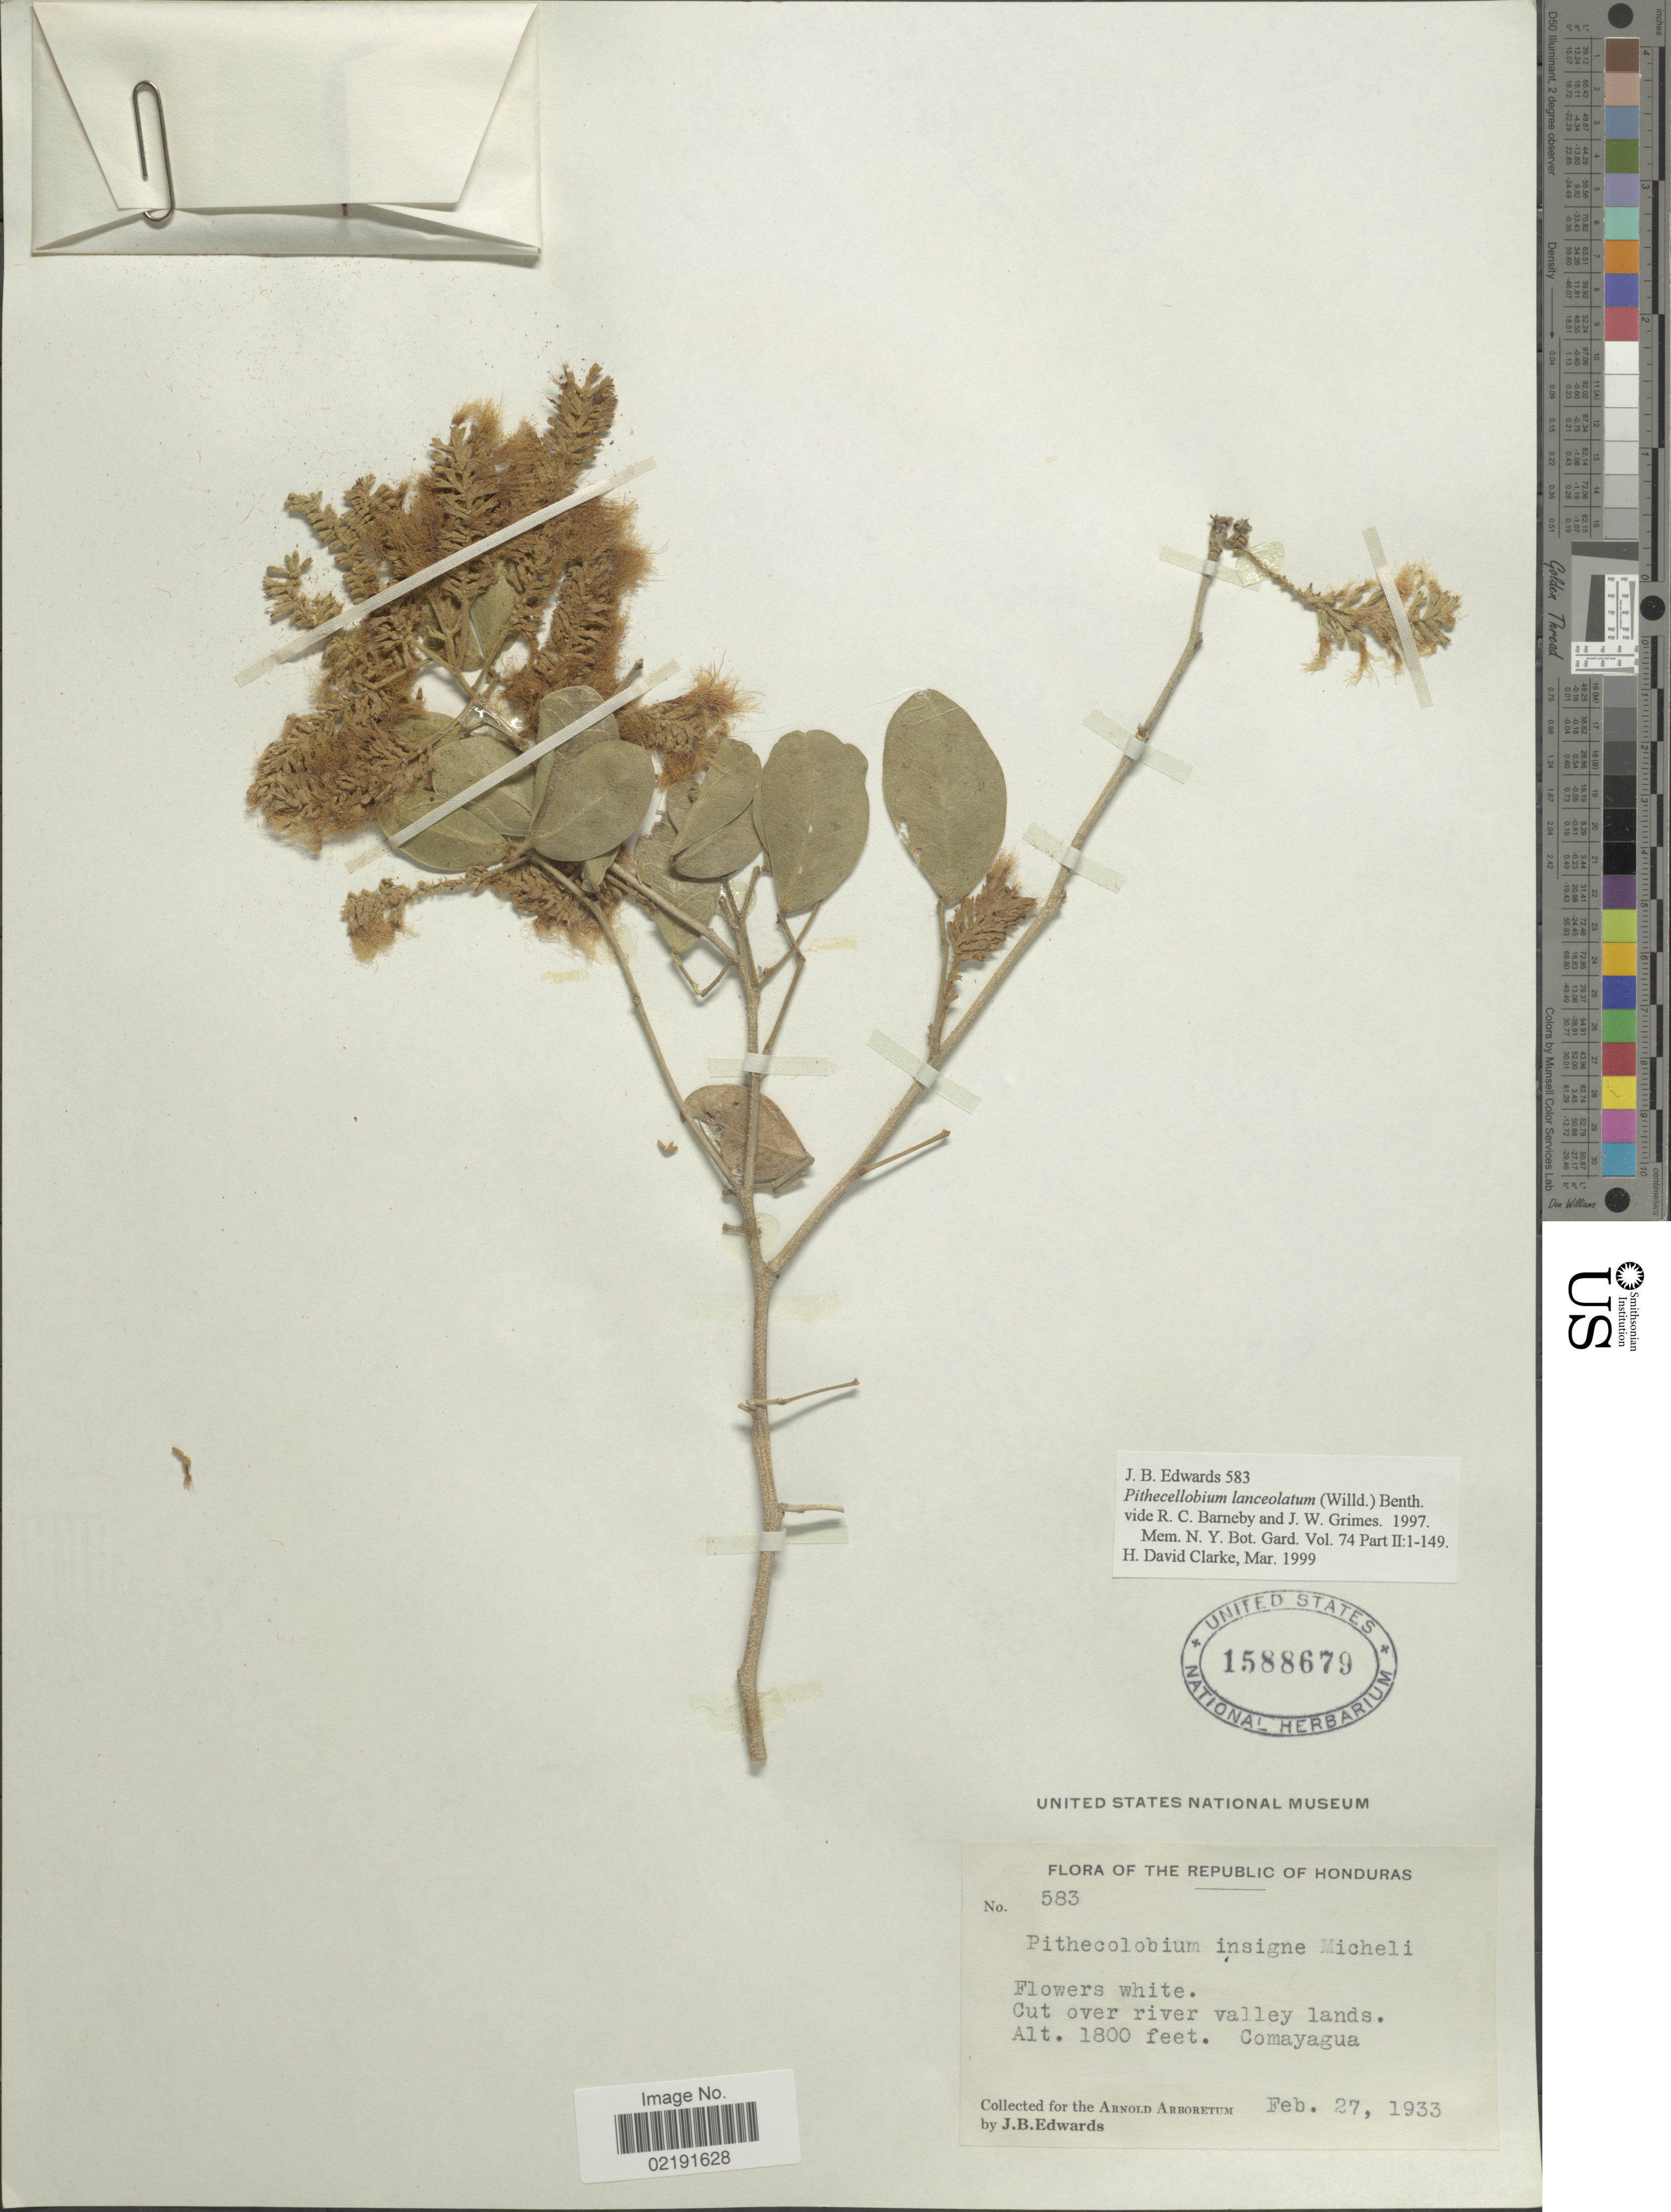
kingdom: Plantae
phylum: Tracheophyta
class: Magnoliopsida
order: Fabales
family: Fabaceae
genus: Pithecellobium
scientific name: Pithecellobium lanceolatum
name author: (Humb. & Bonpl. ex Willd.) Benth.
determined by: Clarke, H. D., University of North Carolina (Asheville)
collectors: J. B. Edwards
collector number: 583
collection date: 1933-02-27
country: Honduras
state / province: Comayagua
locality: Republic of Honduras. Comayagua.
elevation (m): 549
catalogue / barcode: US 1588679